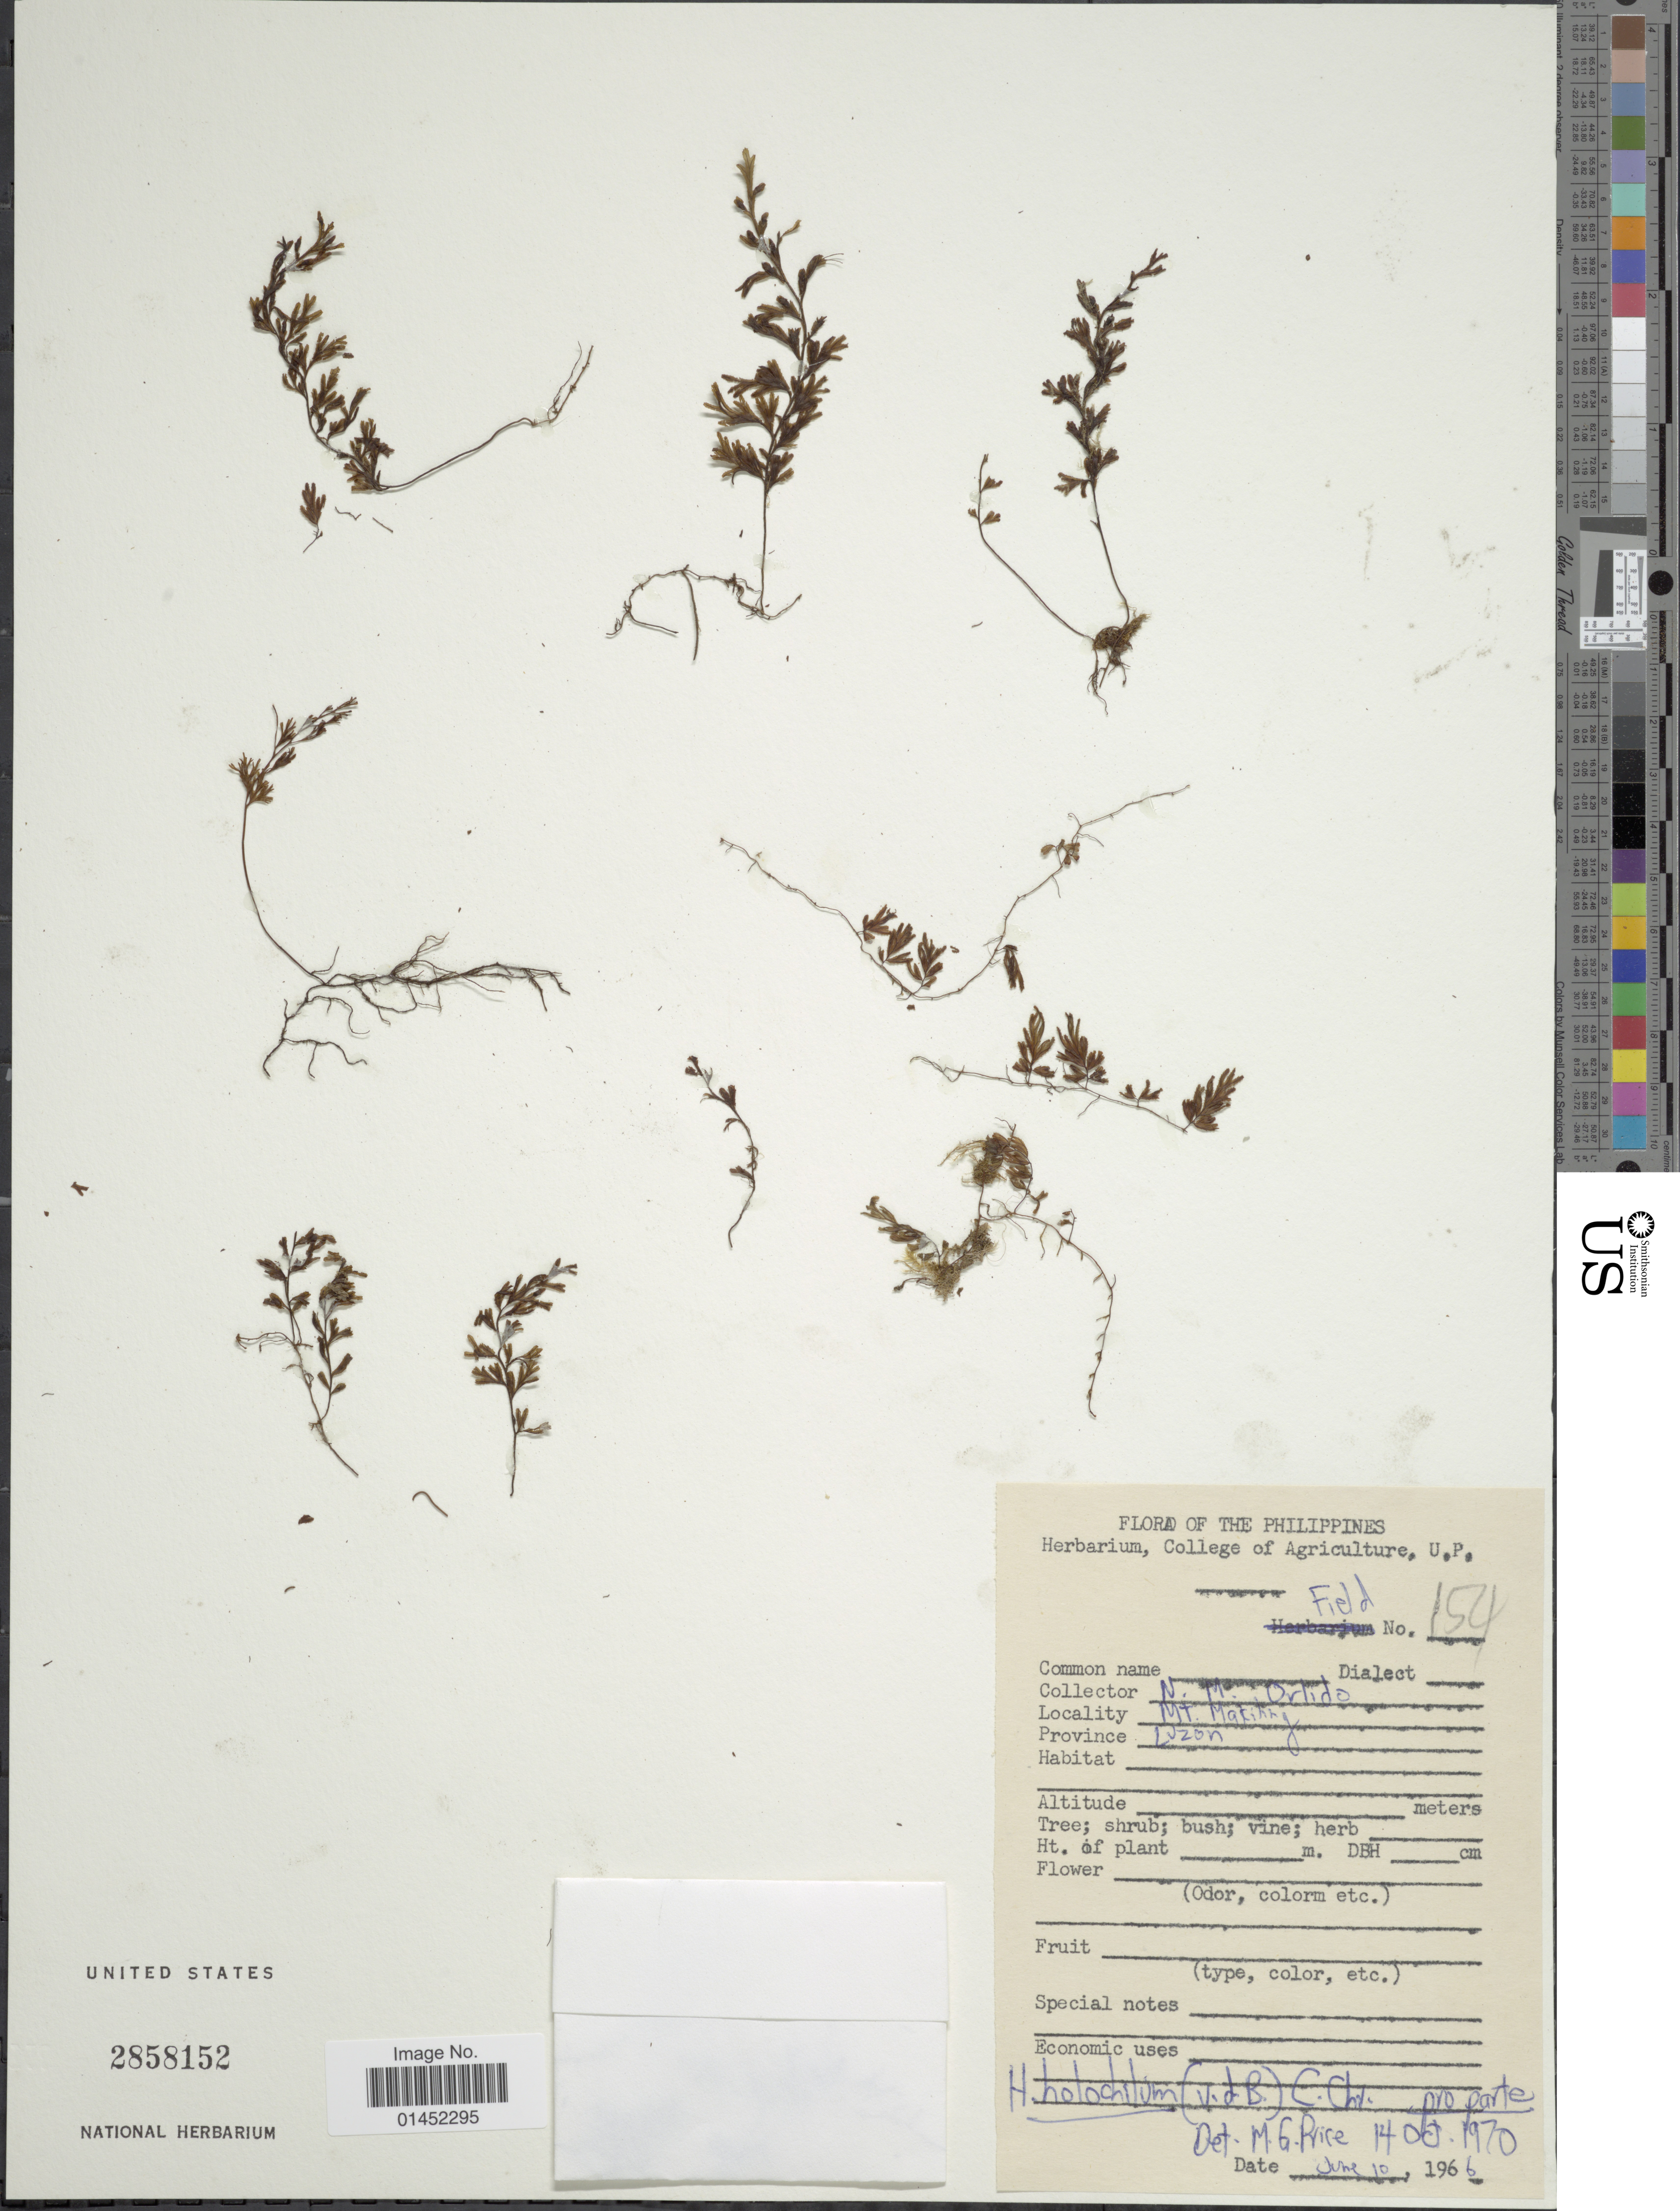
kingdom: Plantae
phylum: Tracheophyta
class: Polypodiopsida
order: Hymenophyllales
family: Hymenophyllaceae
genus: Hymenophyllum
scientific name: Hymenophyllum holochilum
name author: (Bosch) C. Chr.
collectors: N. Orlido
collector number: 154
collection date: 1966-06-10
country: Philippines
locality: Mt makiling, Province Luzon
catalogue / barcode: US 2858152